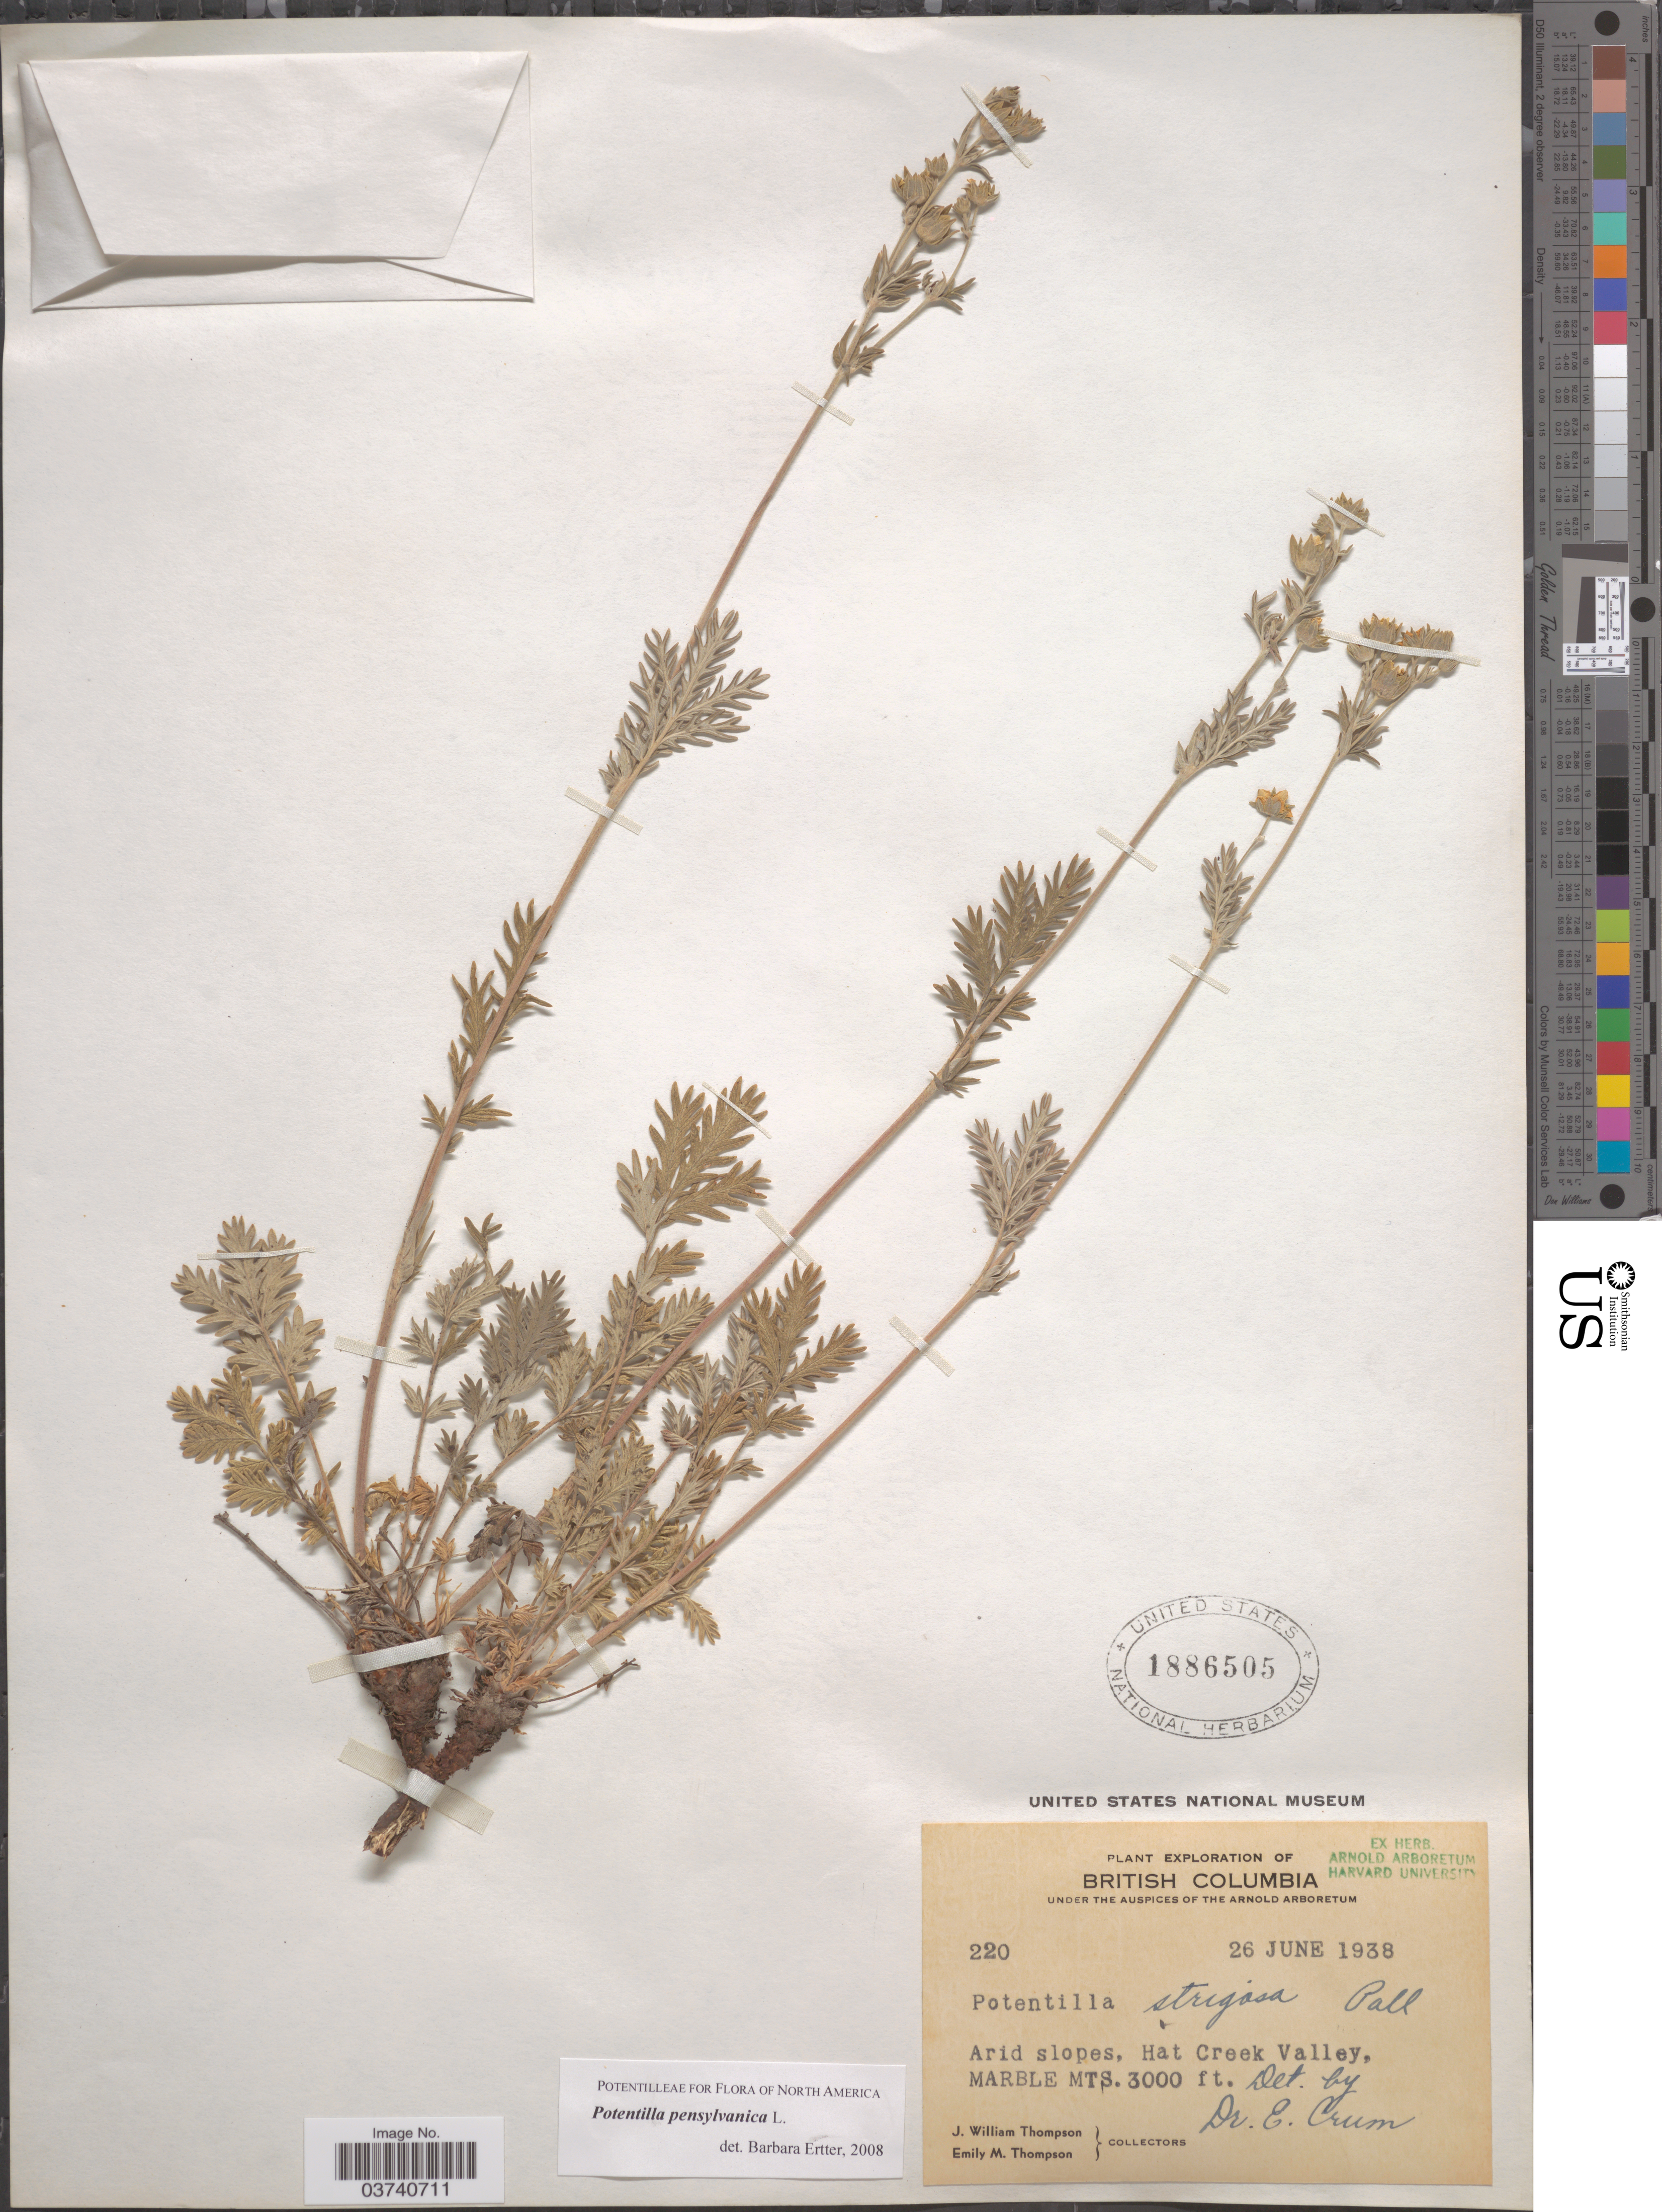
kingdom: Plantae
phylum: Tracheophyta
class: Magnoliopsida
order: Rosales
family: Rosaceae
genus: Potentilla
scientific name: Potentilla pensylvanica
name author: L.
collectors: J. W. Thompson & E. M. Thompson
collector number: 220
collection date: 1938-06-26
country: Canada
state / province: British Columbia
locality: Arid slopes, Hat Creek Valley, Marble Mts.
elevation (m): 914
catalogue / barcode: US 1886505